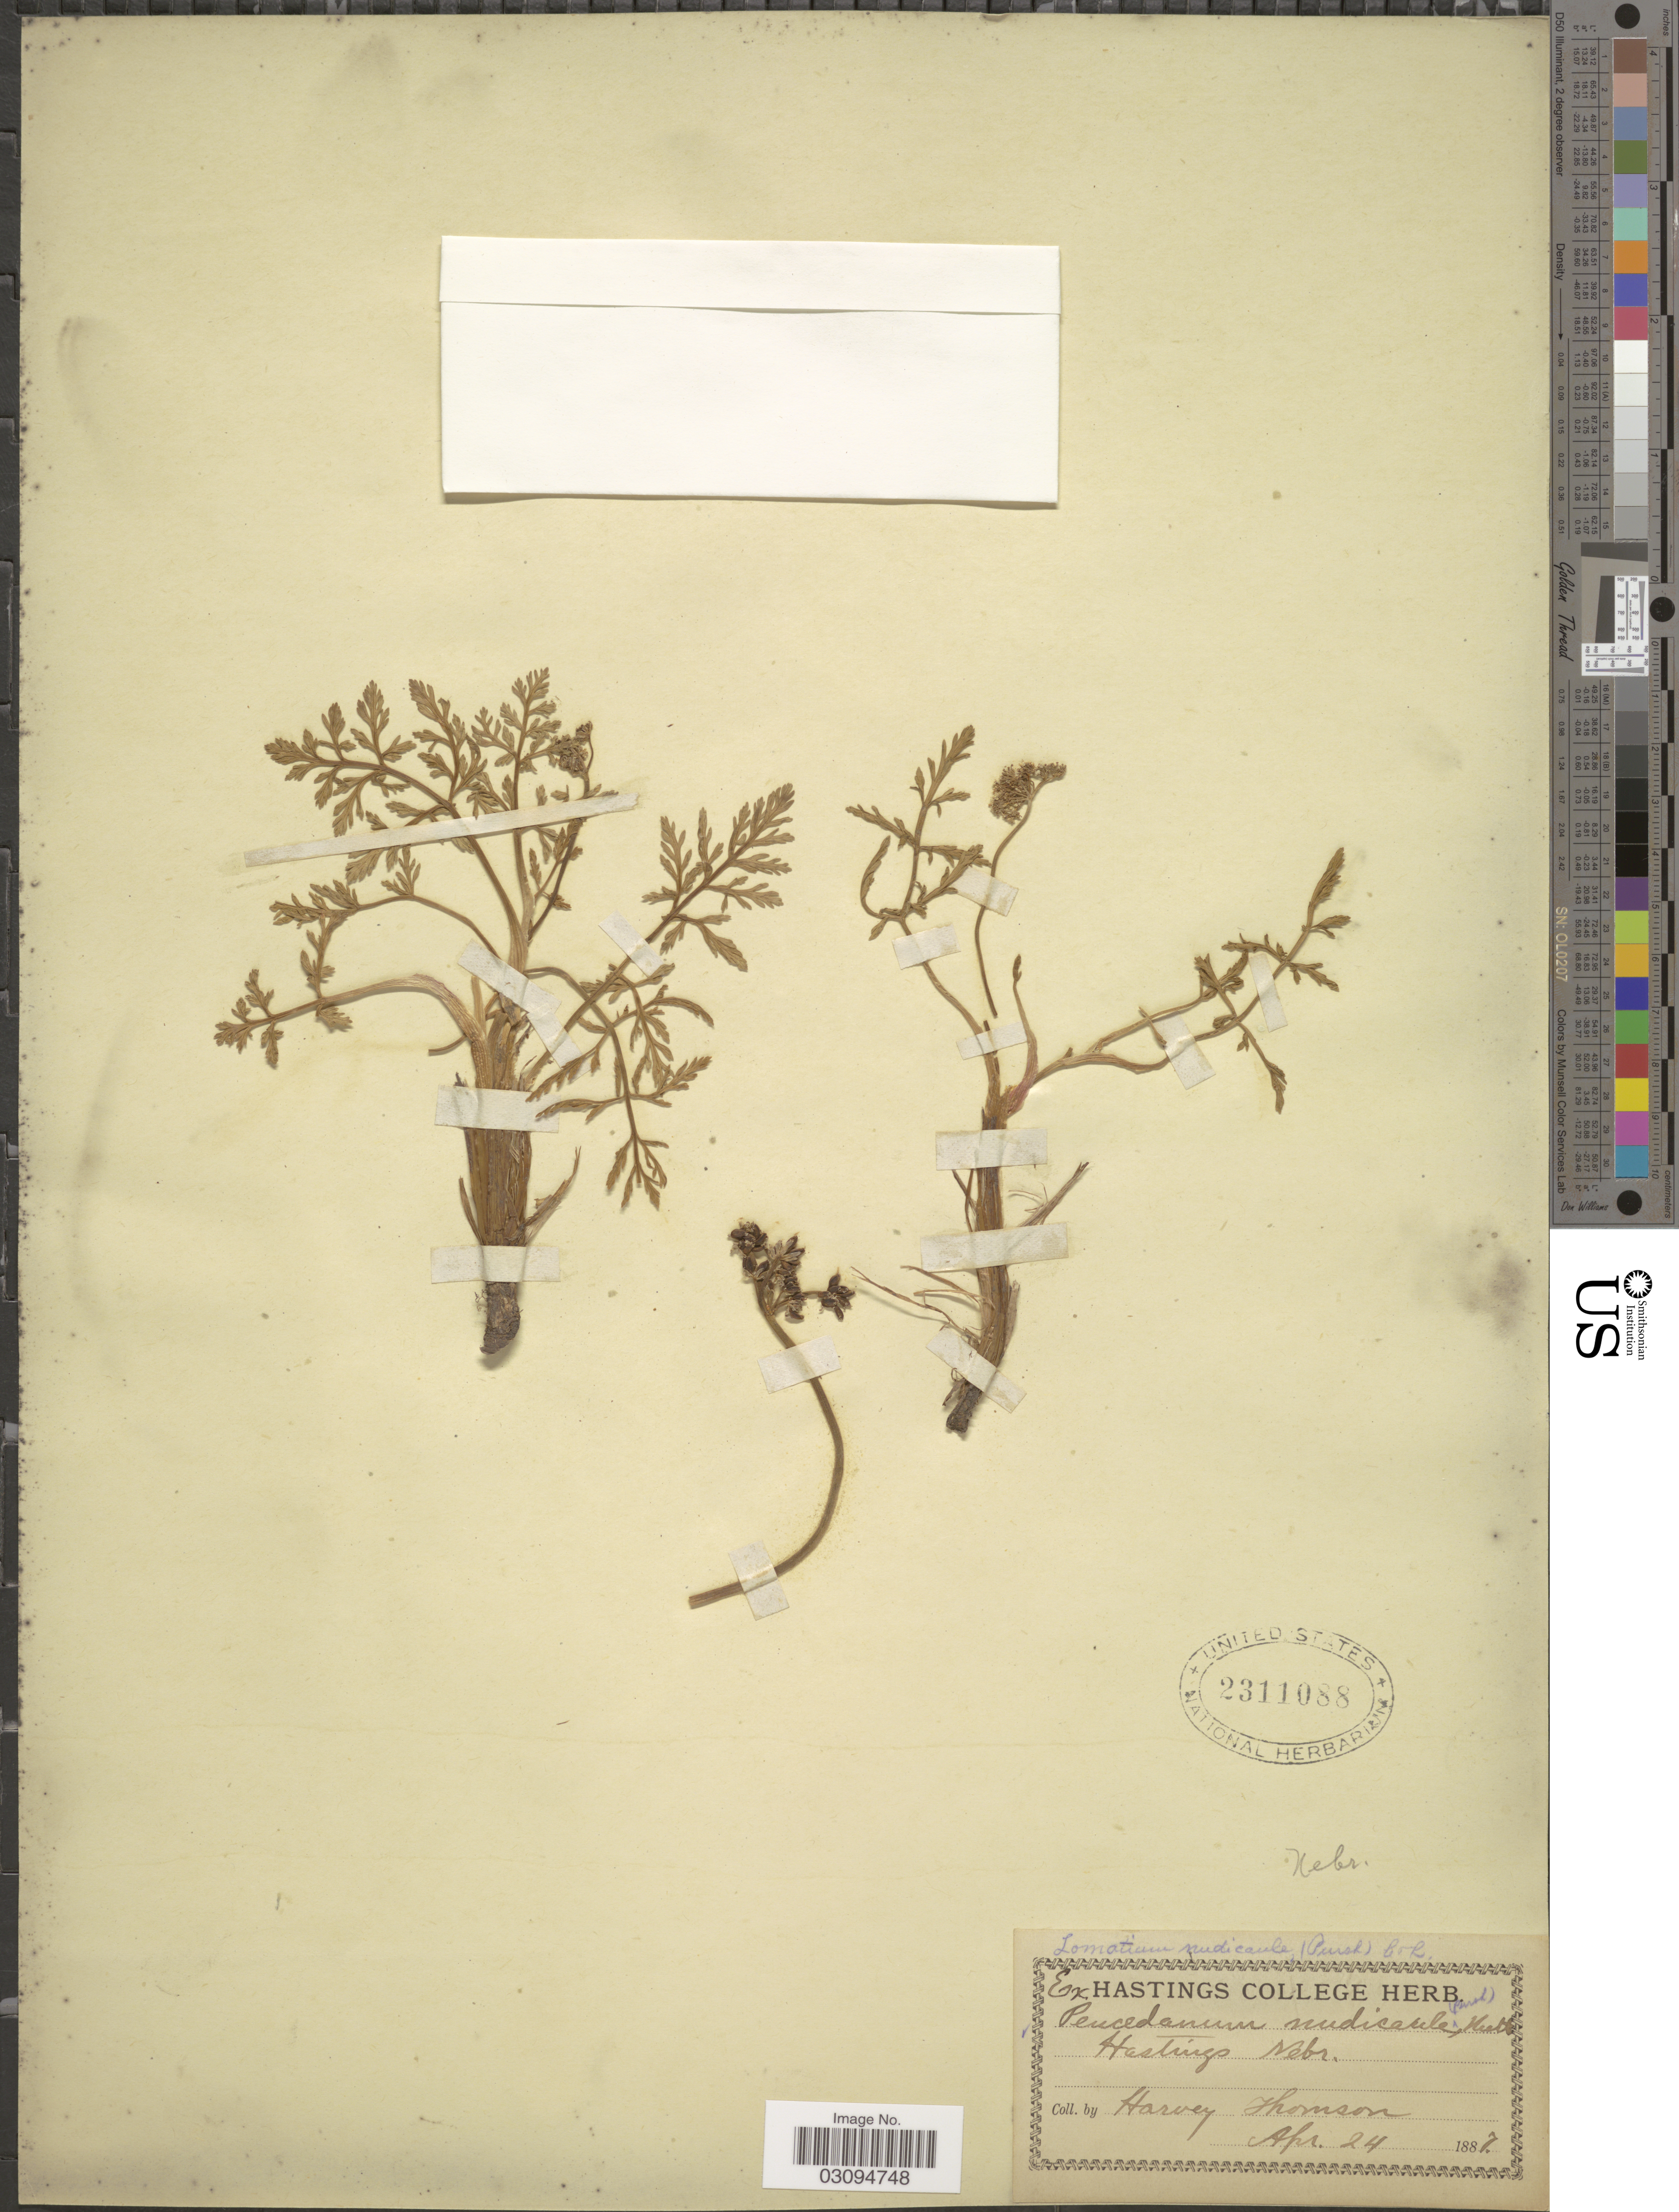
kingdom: Plantae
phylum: Tracheophyta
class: Magnoliopsida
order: Apiales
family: Apiaceae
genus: Lomatium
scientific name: Lomatium nudicaule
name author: (Pursh) J.M. Coult. & Rose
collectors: H. Thomson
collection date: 1887-04-24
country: United States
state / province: Nebraska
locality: Hastings.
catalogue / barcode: US 2311088